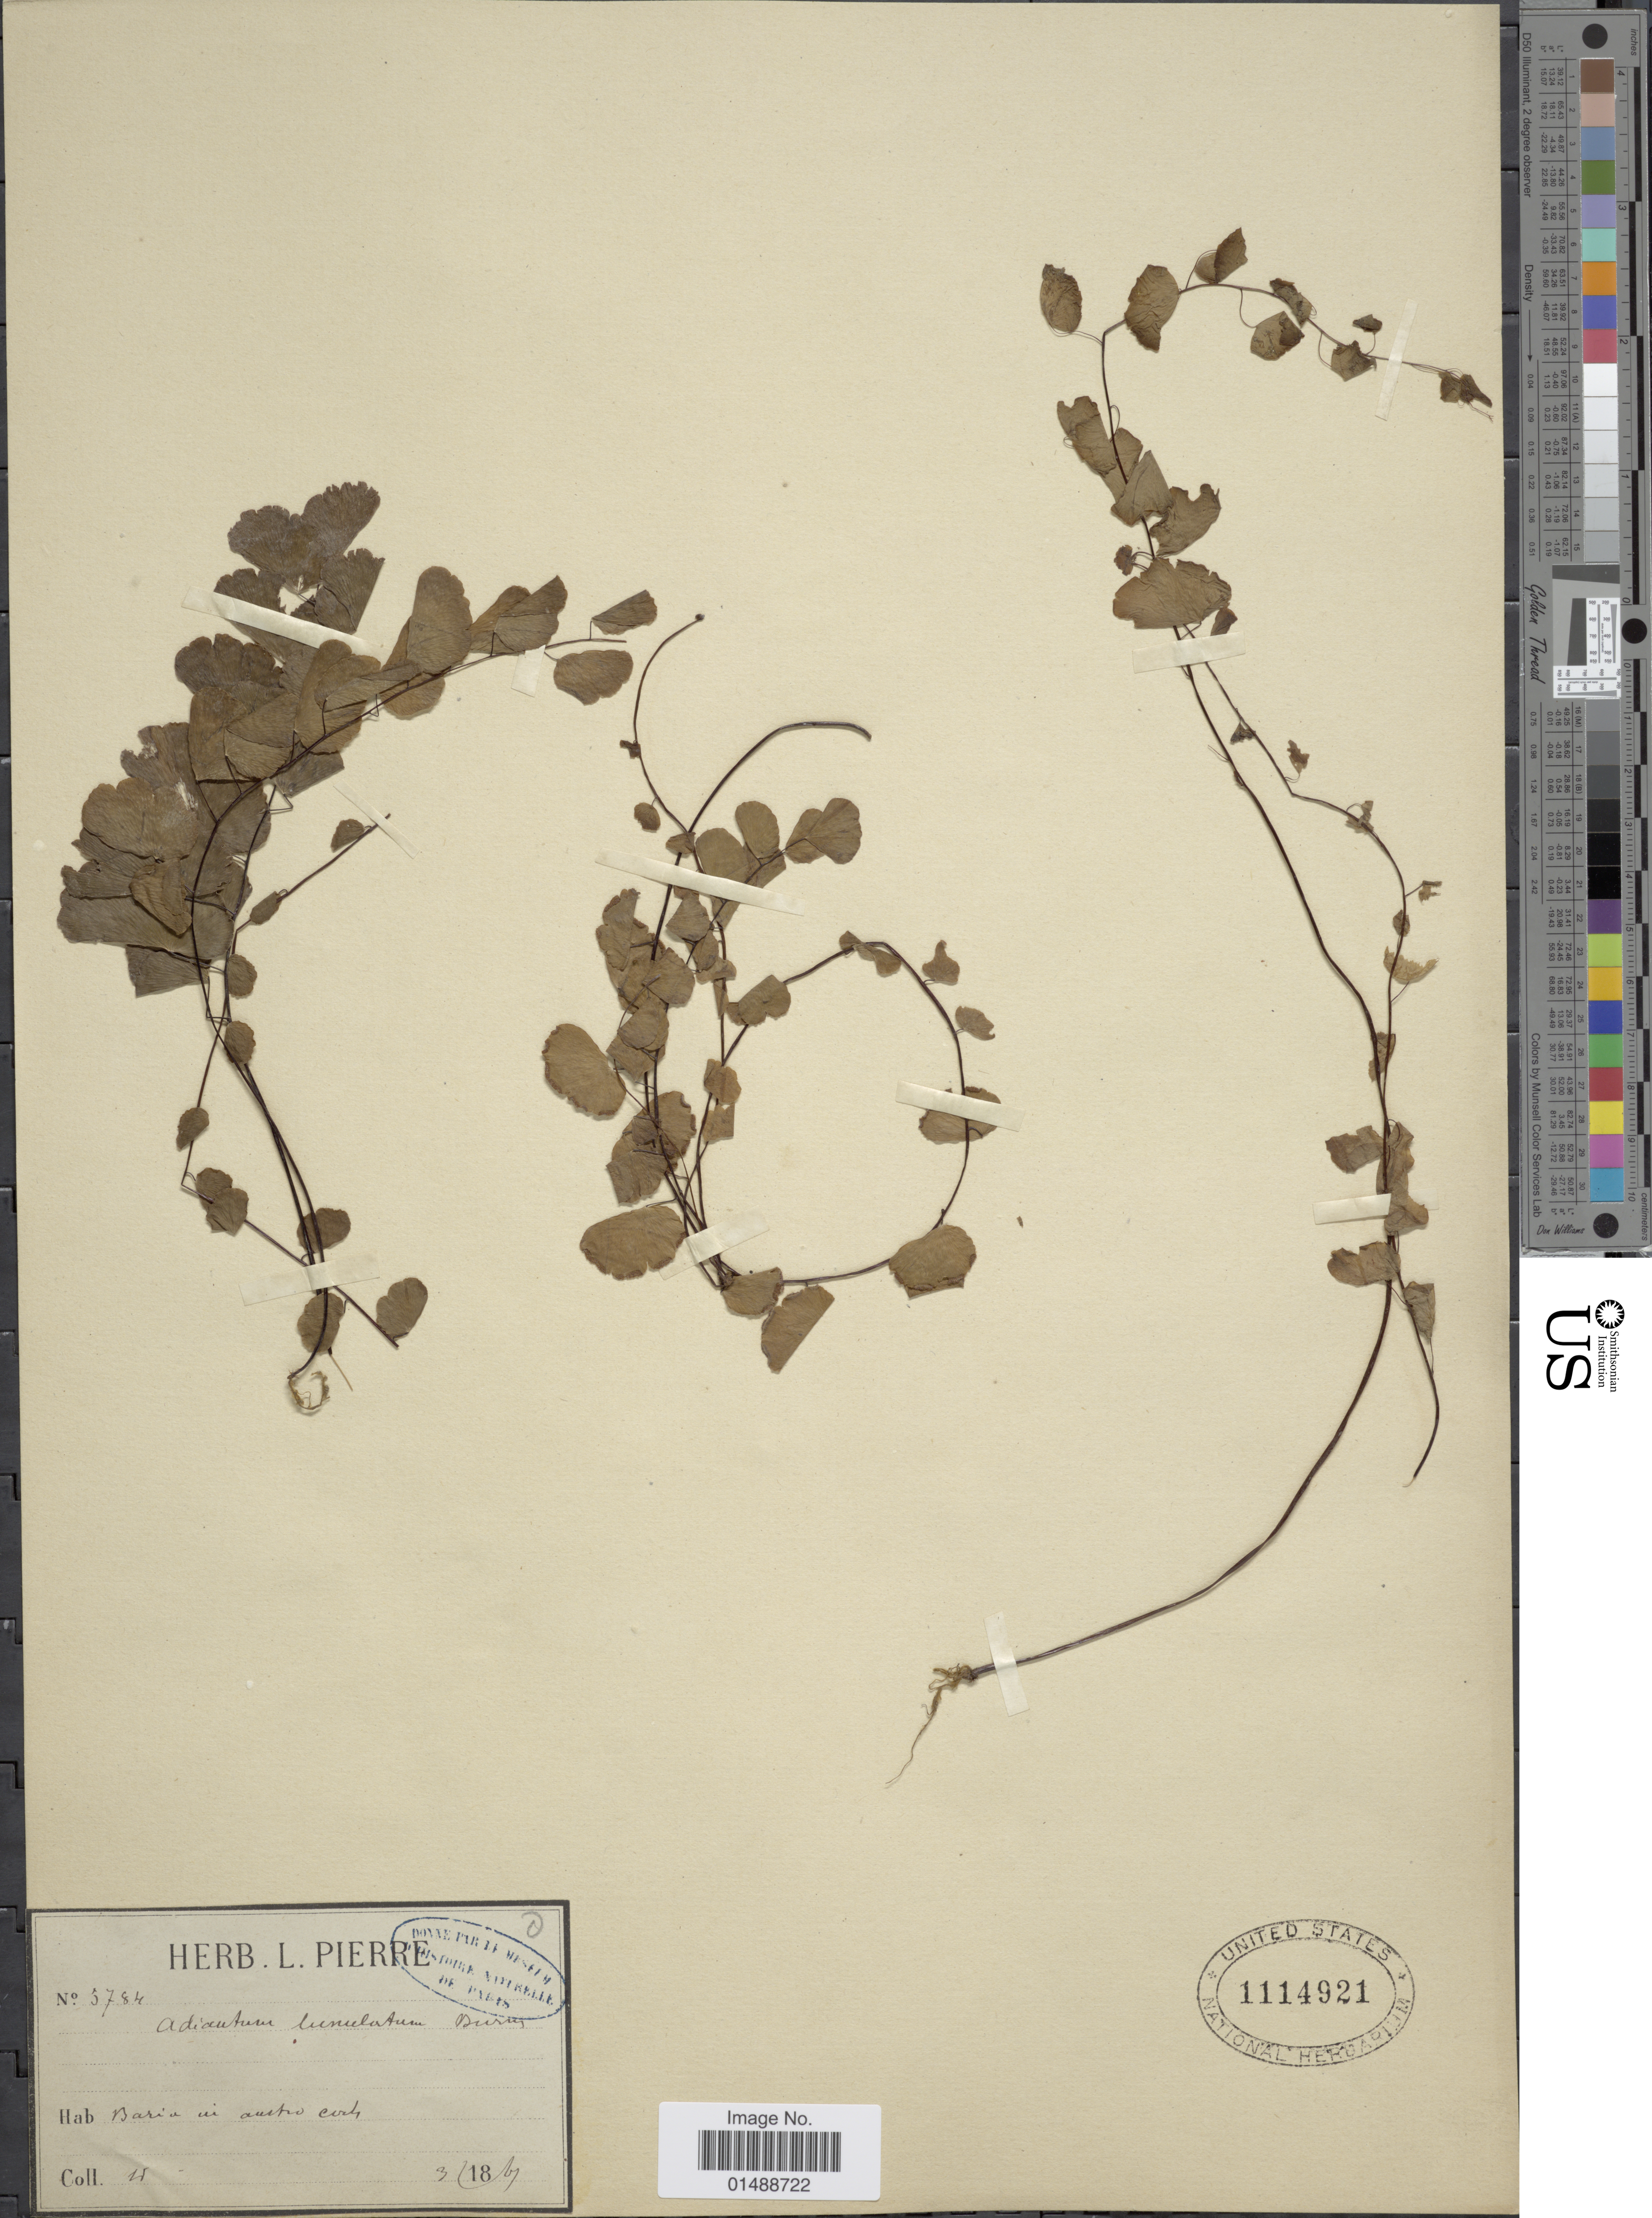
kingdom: Plantae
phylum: Tracheophyta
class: Polypodiopsida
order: Polypodiales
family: Pteridaceae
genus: Adiantum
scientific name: Adiantum philippense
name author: L.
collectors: L. Pierre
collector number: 5784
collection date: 1869-03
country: Vietnam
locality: Baria in austro Coch. [Ba Ria in south Cochinchina]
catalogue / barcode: US 1114921